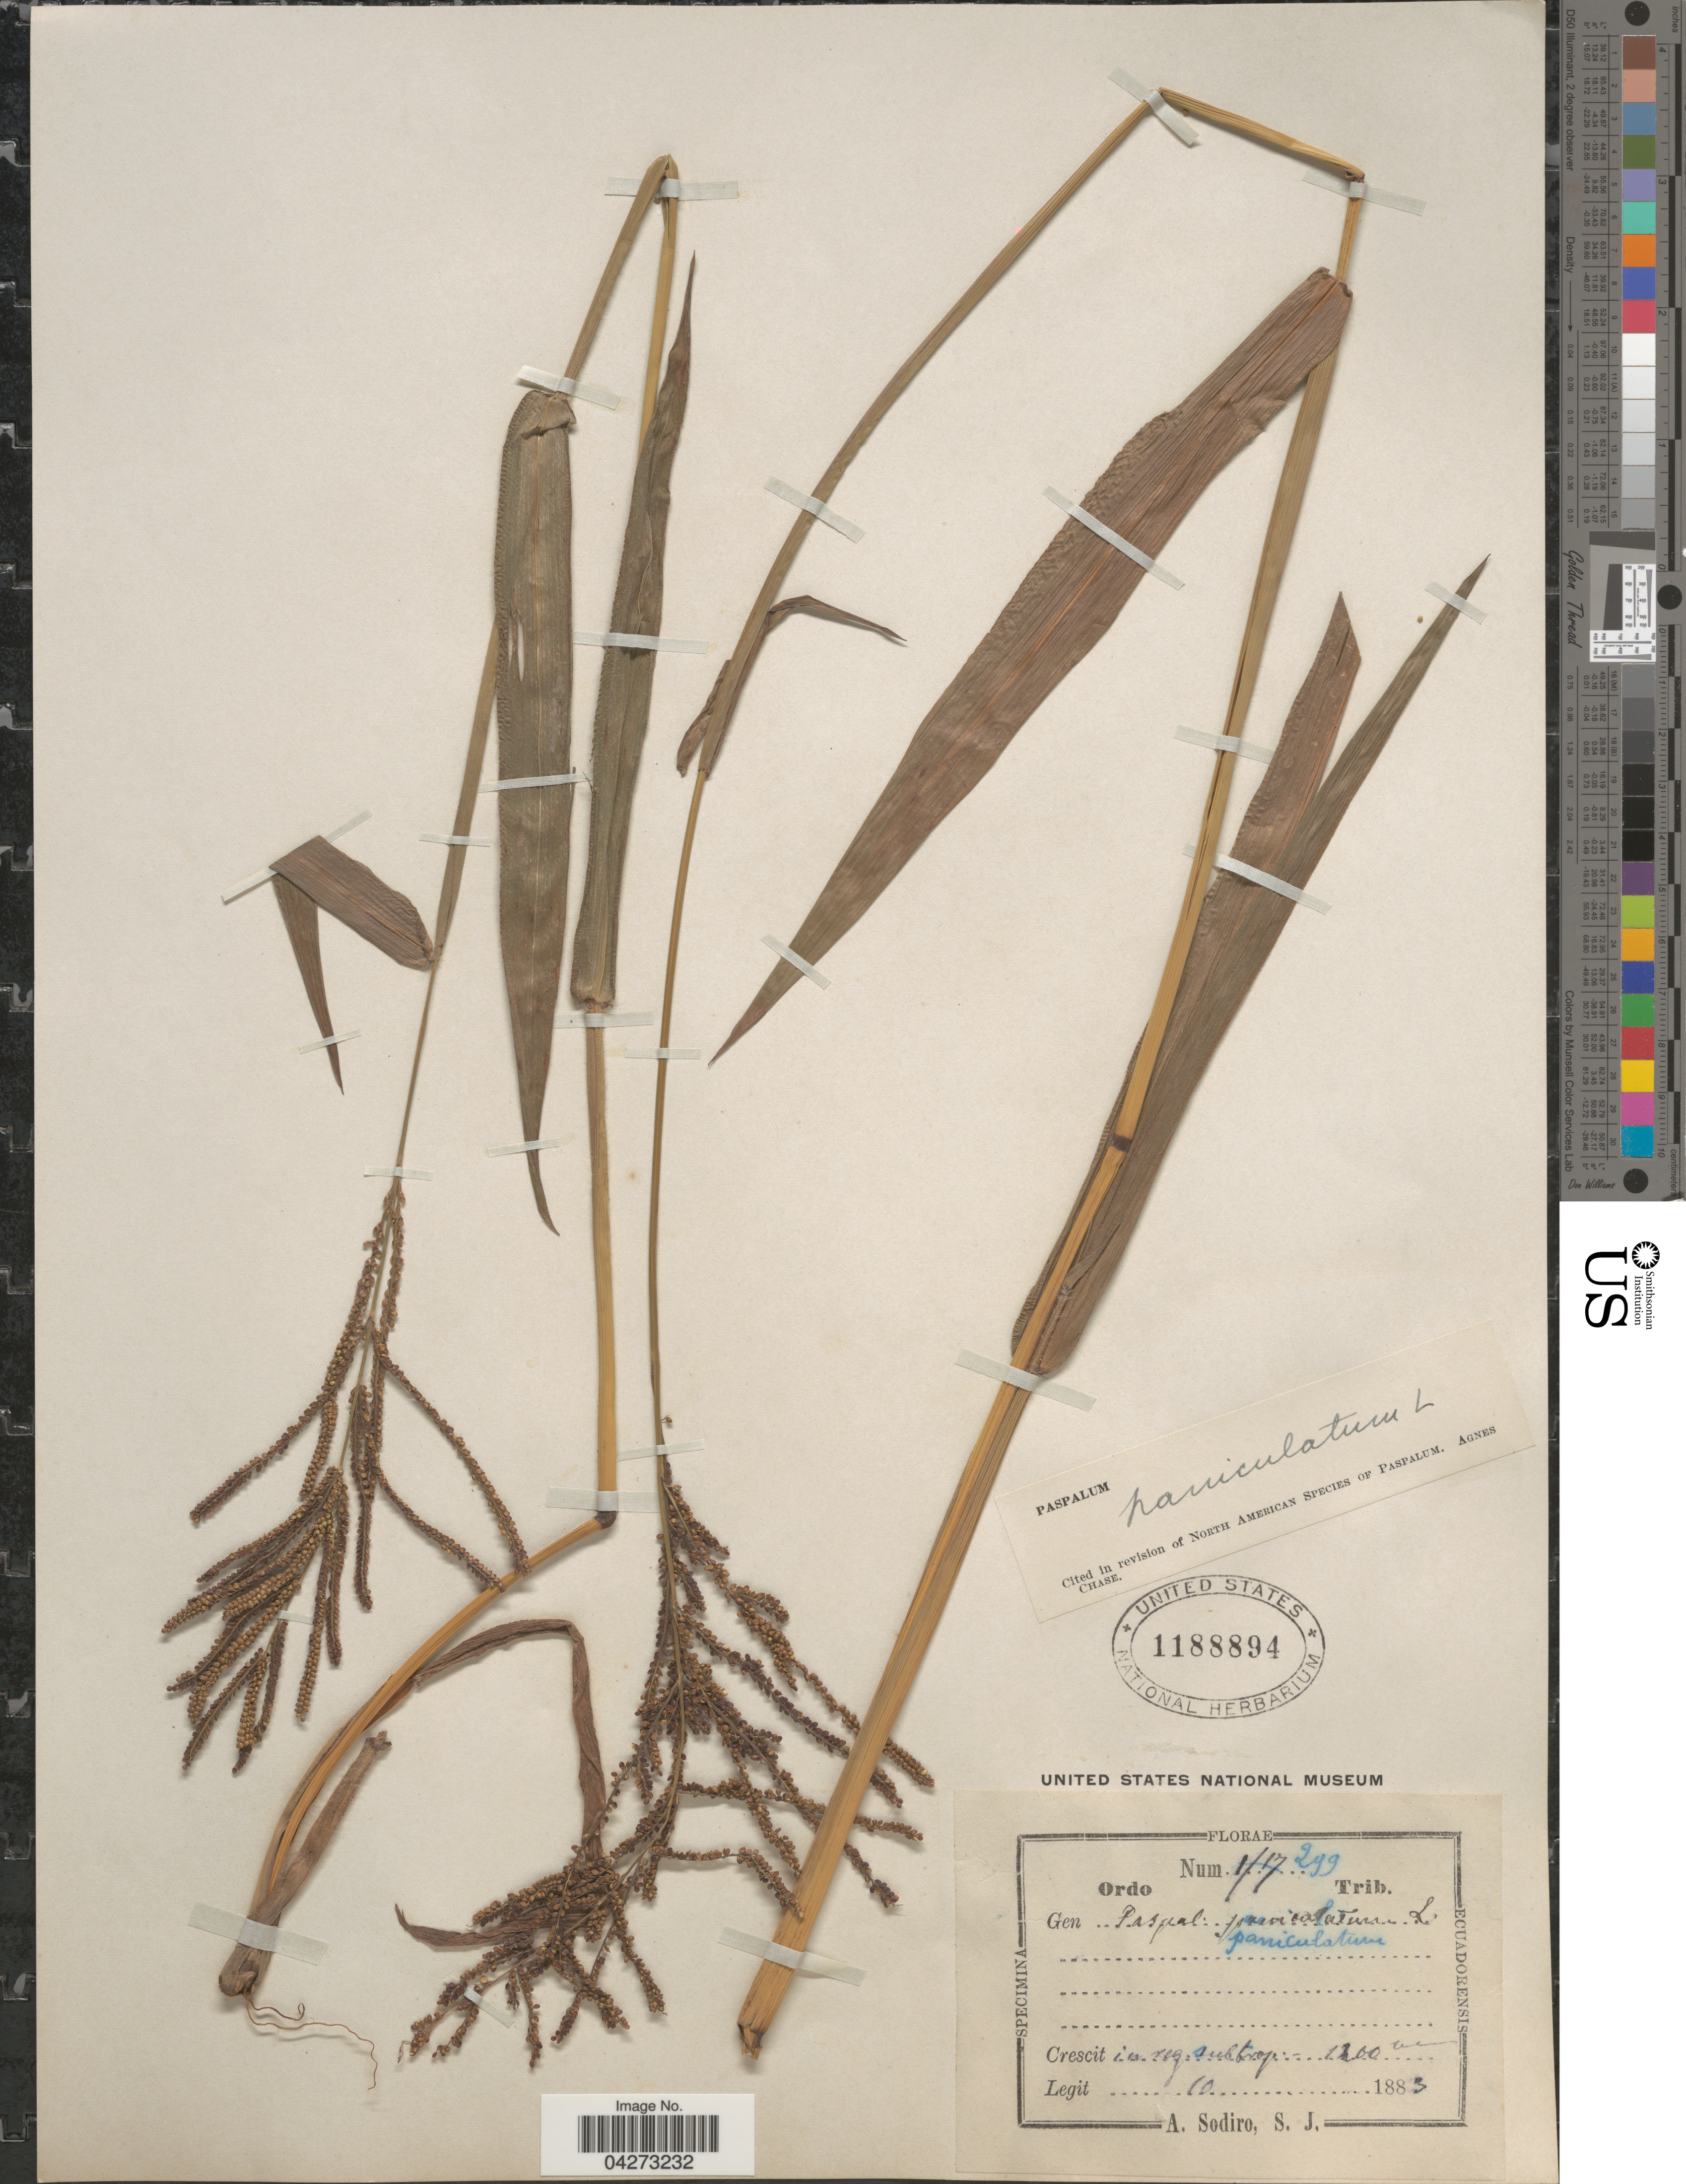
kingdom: Plantae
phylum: Tracheophyta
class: Liliopsida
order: Poales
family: Poaceae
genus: Paspalum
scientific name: Paspalum paniculatum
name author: L.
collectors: A. Sodiro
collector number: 299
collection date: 1883-10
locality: In reg. subtrop.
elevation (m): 1200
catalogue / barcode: US 1188894